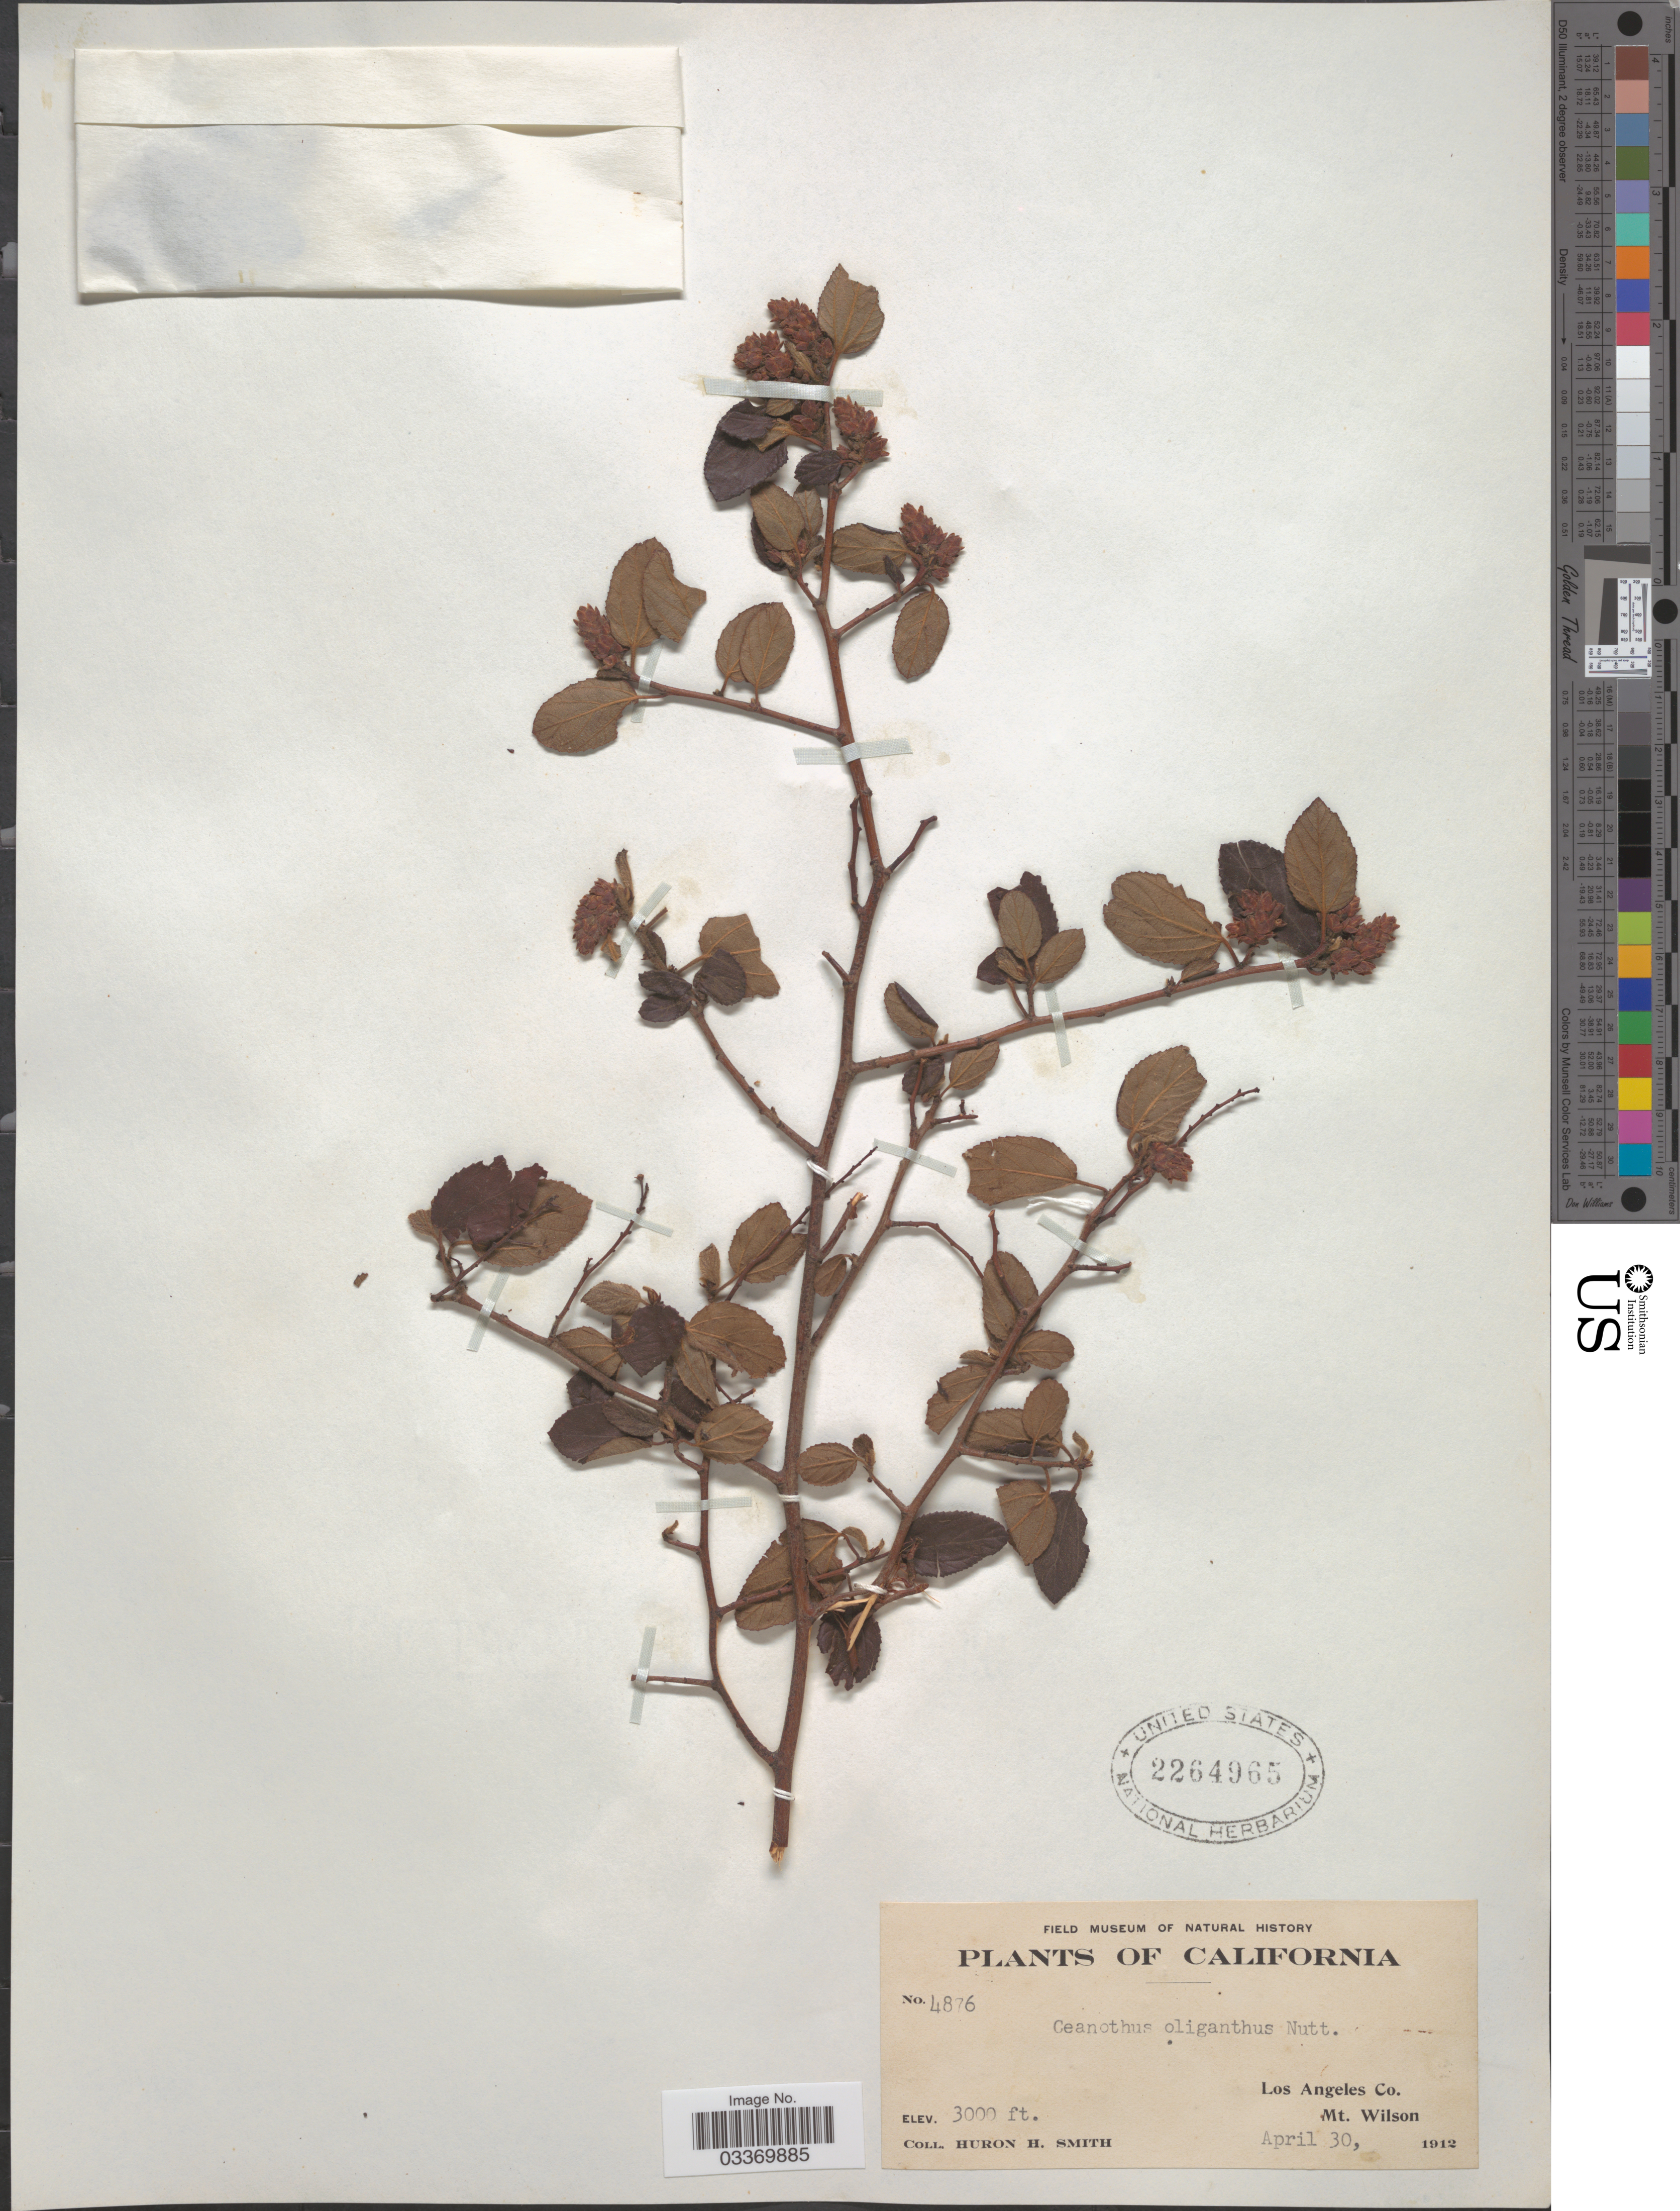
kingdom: Plantae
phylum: Tracheophyta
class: Magnoliopsida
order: Rosales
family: Rhamnaceae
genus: Ceanothus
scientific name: Ceanothus oliganthus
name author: Nutt.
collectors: Huron H. Smith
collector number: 4876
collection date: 1912-04-30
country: United States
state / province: California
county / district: Los Angeles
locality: Los Angeles Co. Mt. Wilson.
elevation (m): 914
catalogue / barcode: US 2264965